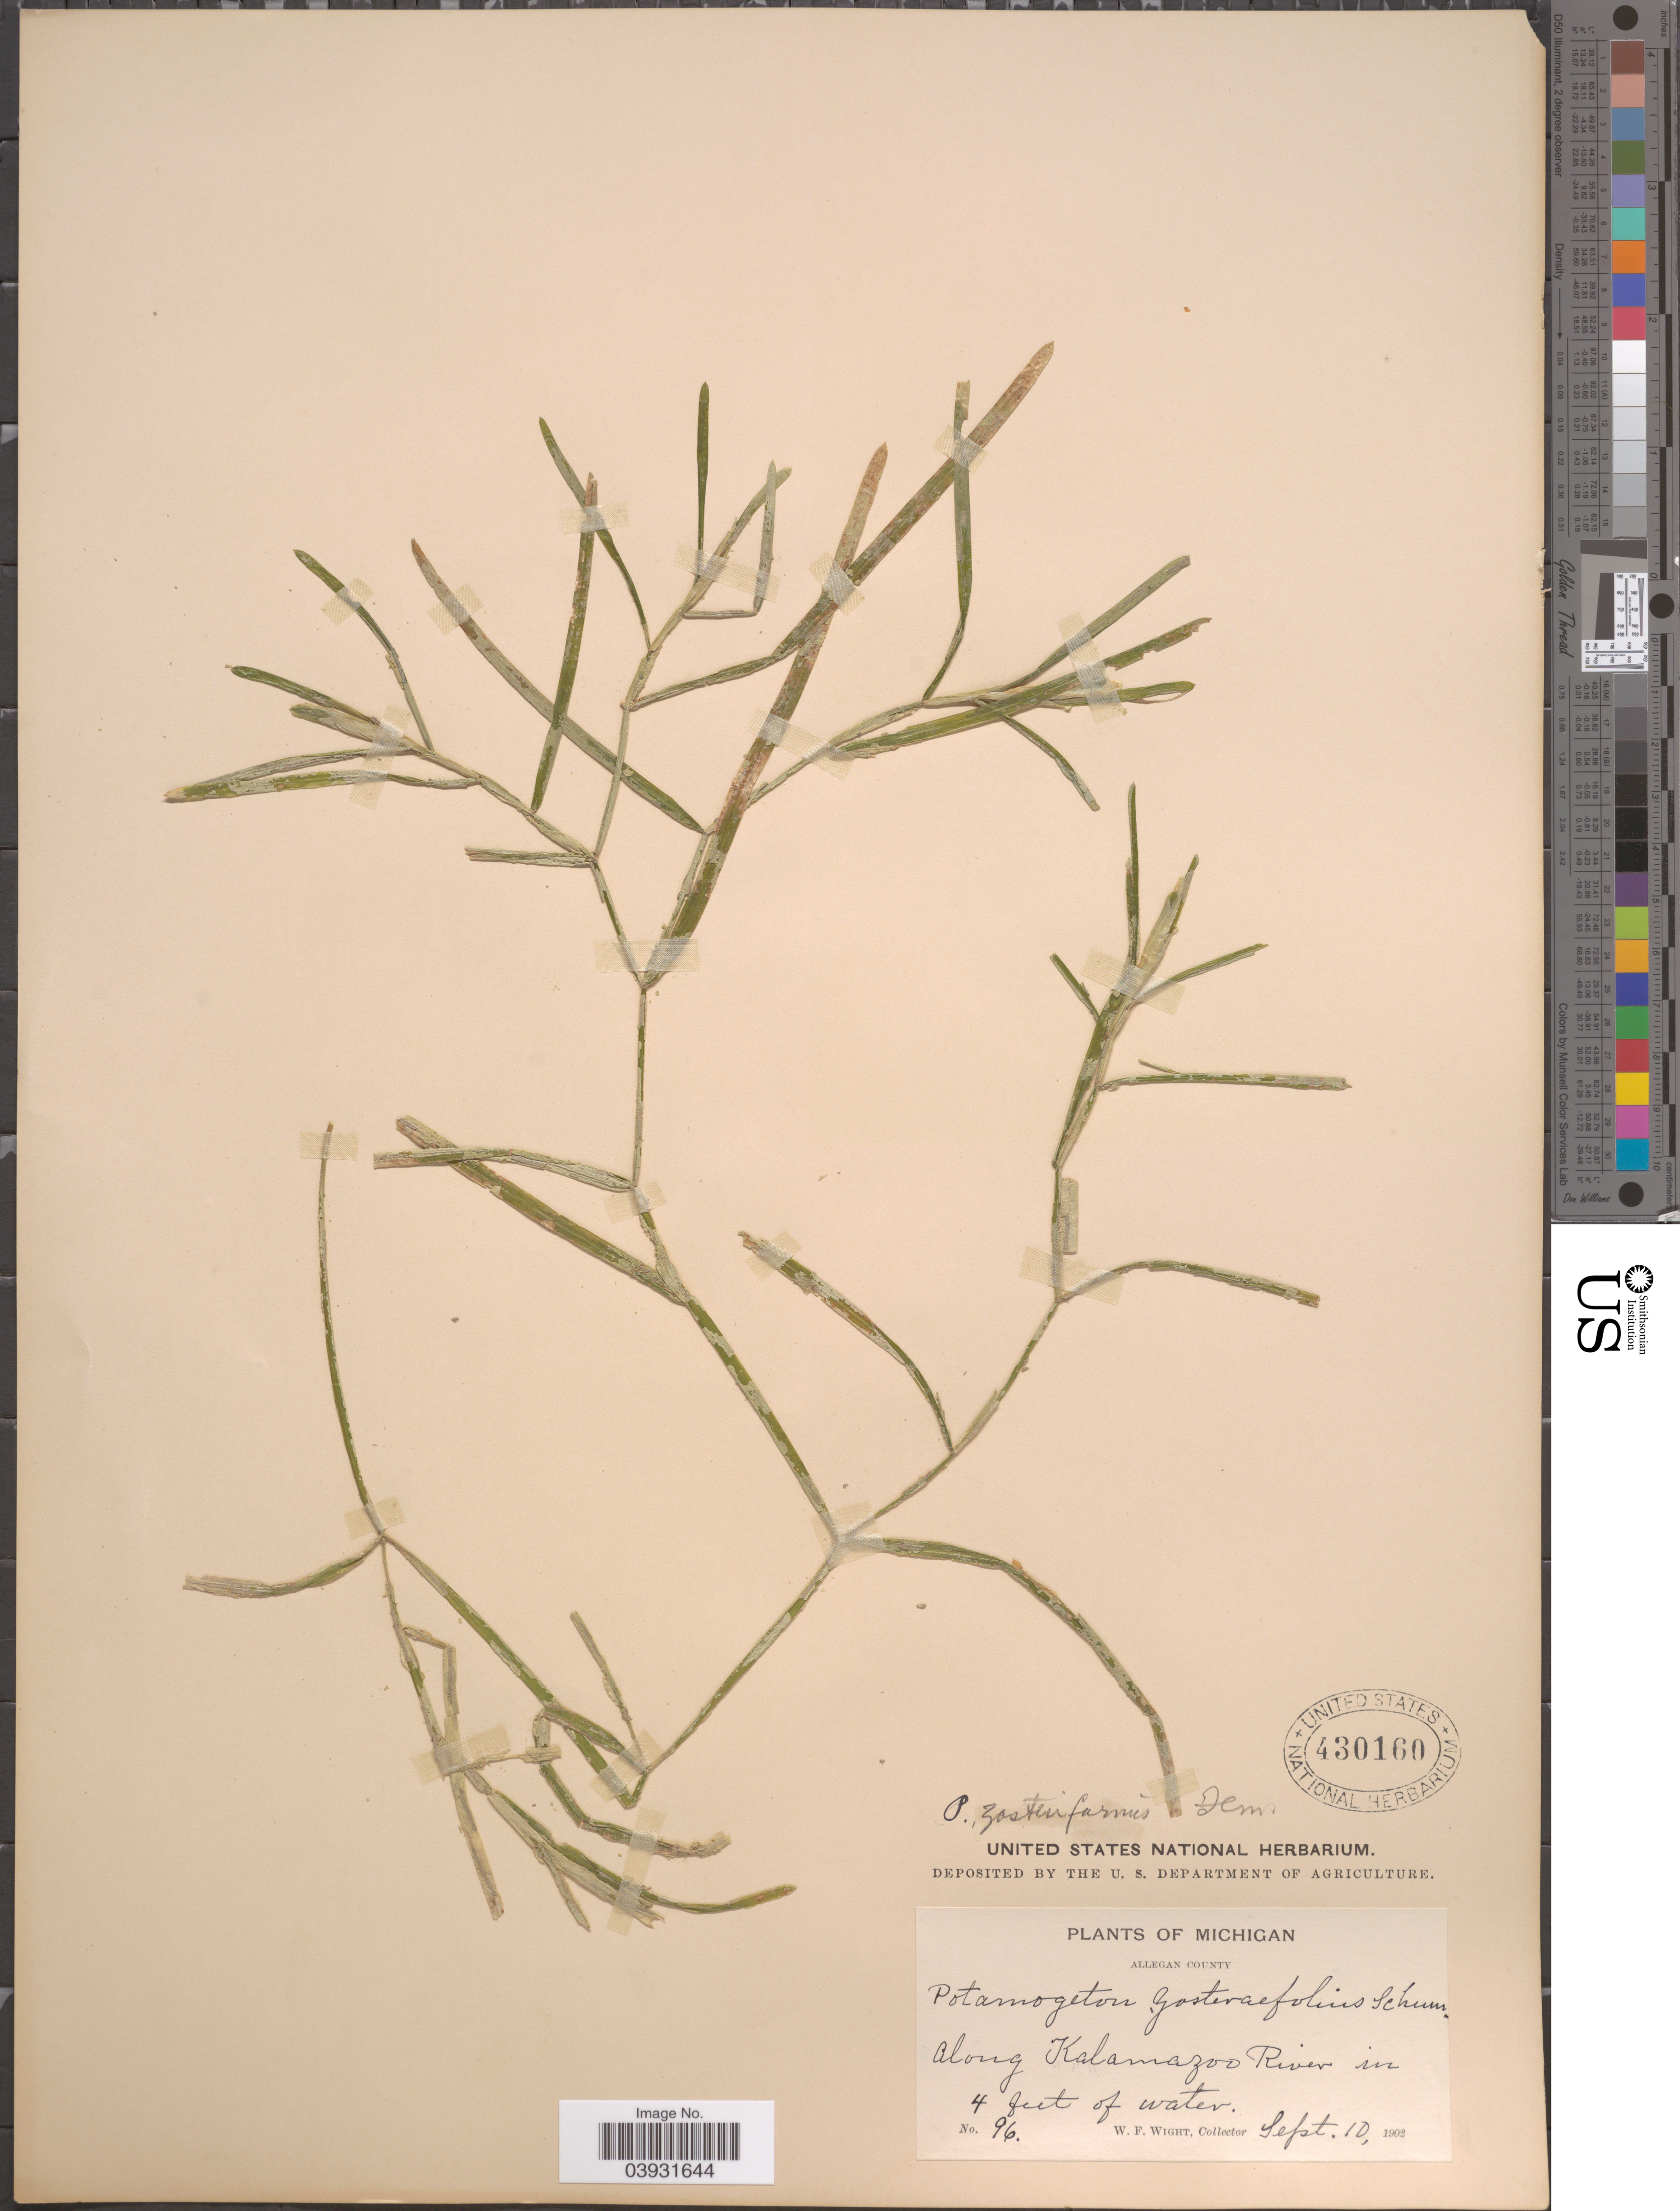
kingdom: Plantae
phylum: Tracheophyta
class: Liliopsida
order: Alismatales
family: Potamogetonaceae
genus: Potamogeton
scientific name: Potamogeton zosterifolius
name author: Schumach.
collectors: W. Wight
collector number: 96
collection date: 1902-09-10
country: United States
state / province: Michigan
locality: Allegan County. Along Kalamazoo River.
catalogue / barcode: US 430160